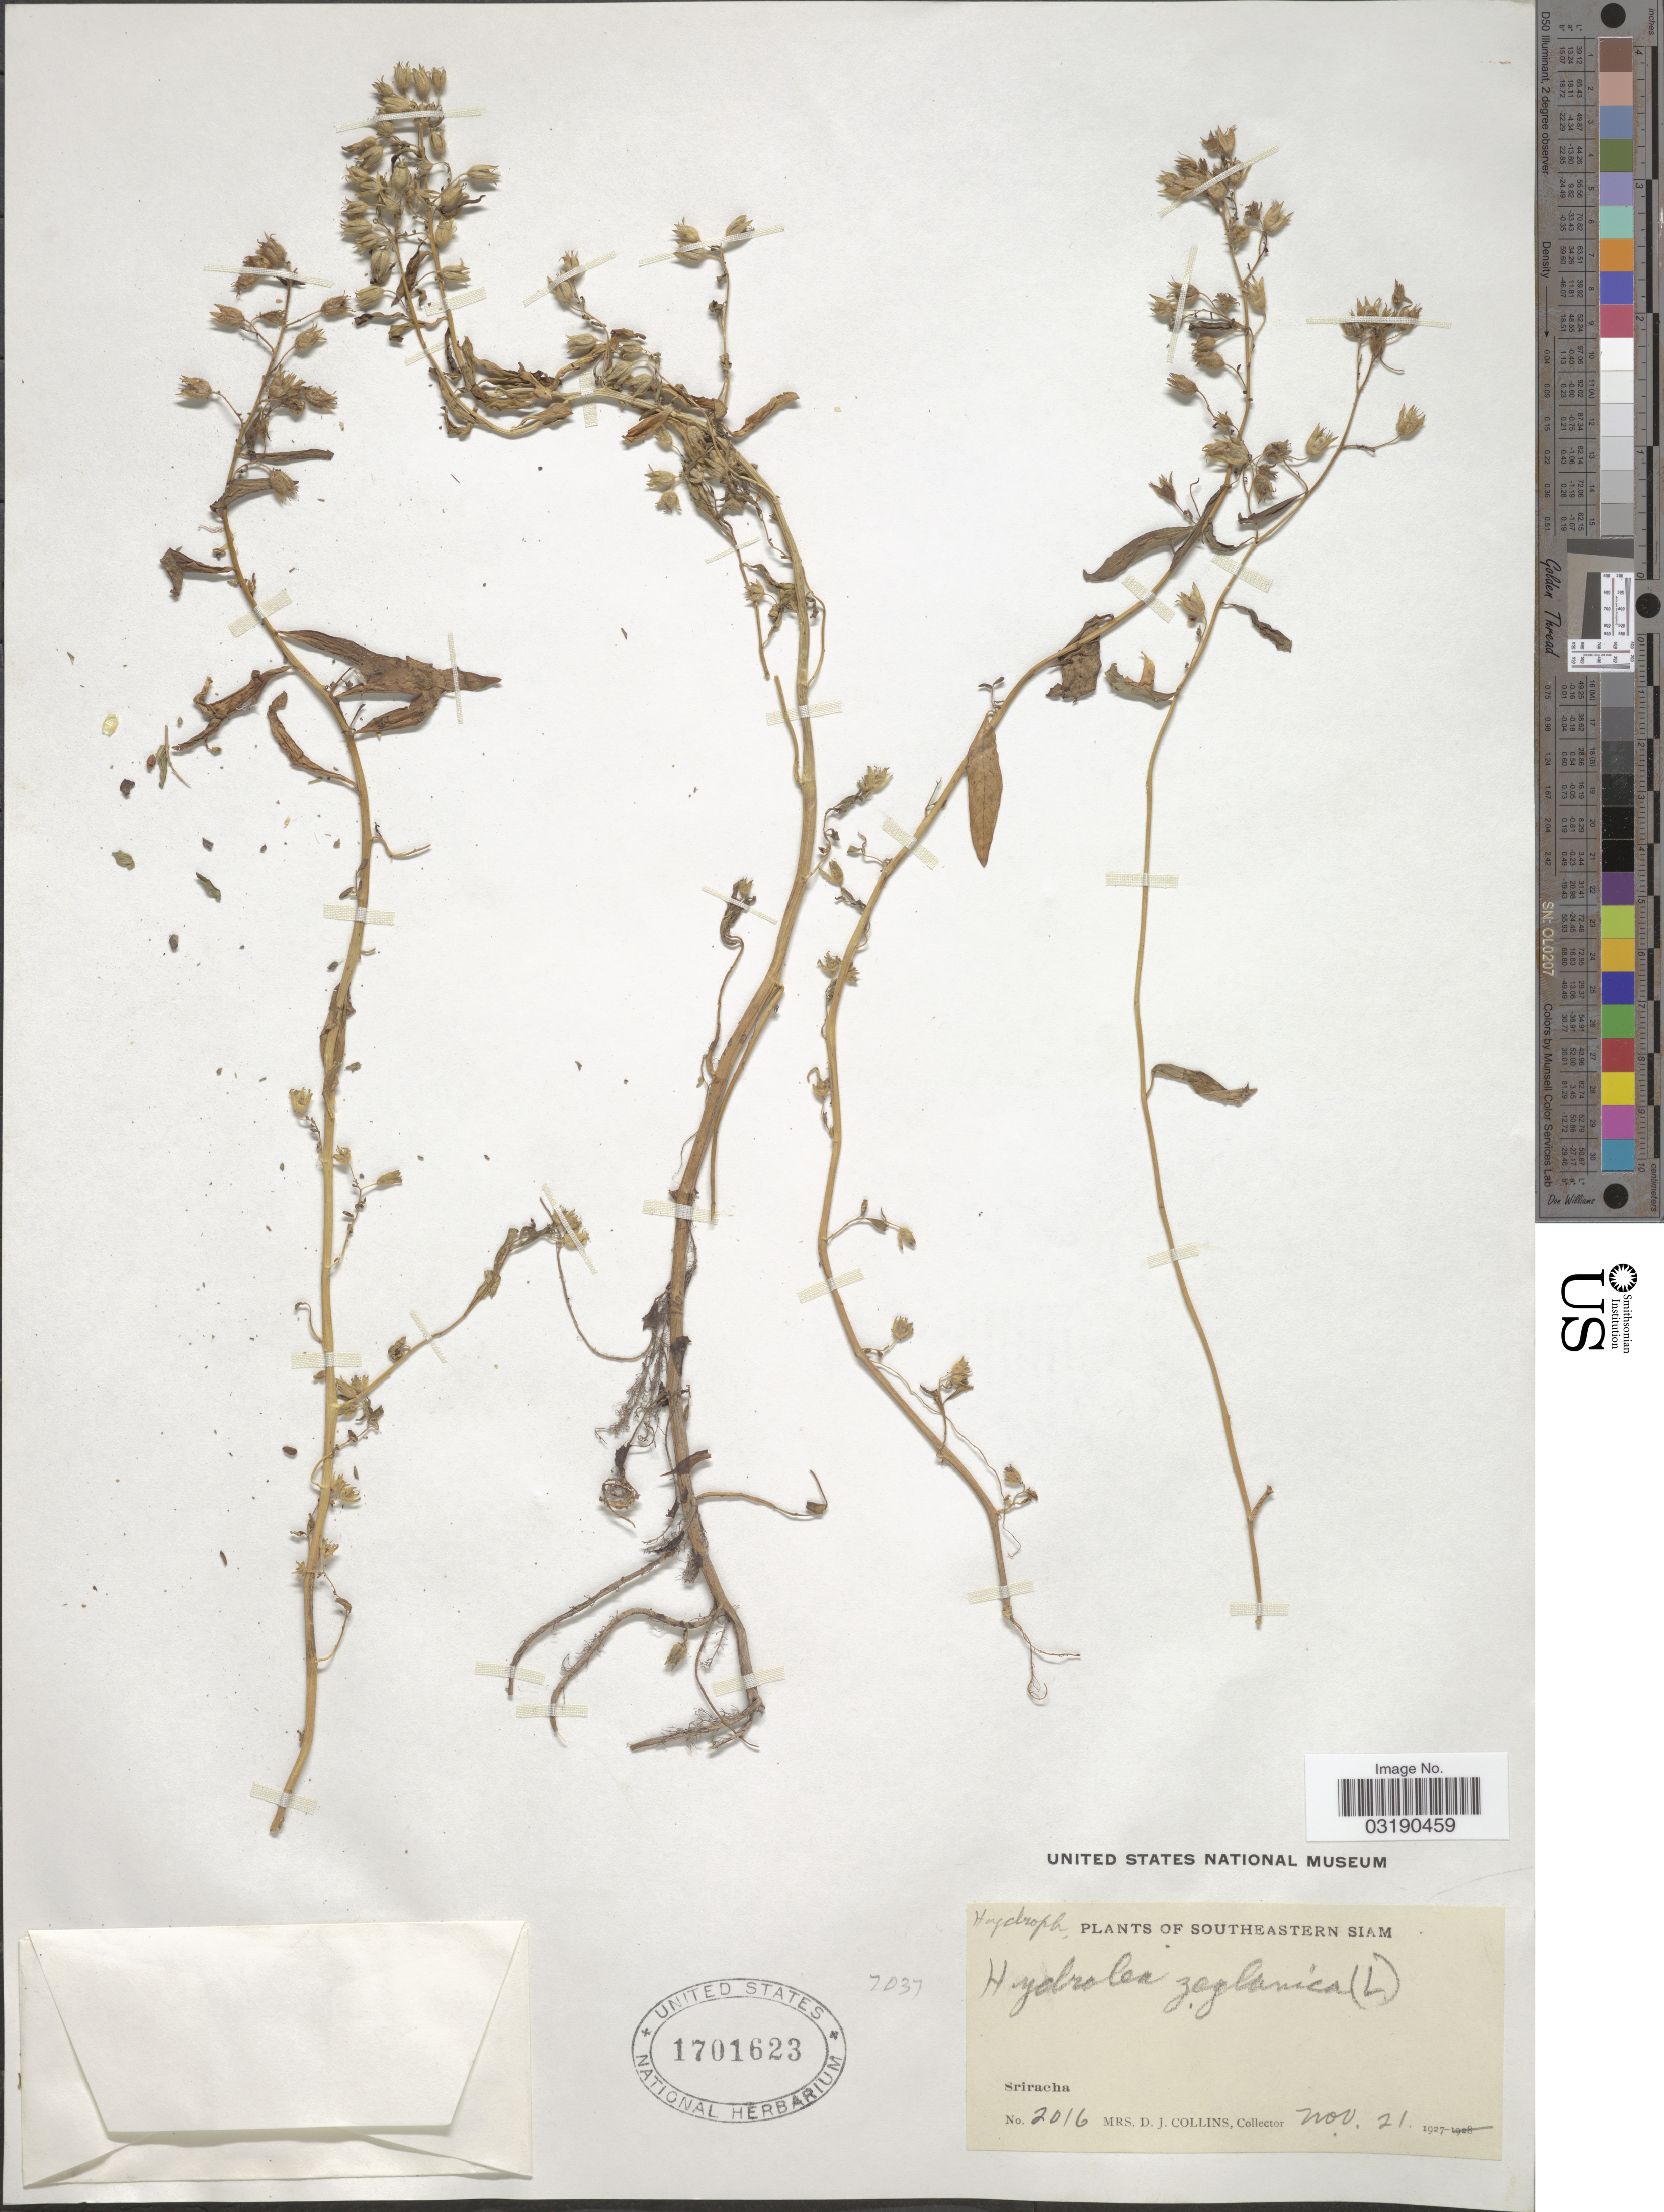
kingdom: Plantae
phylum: Tracheophyta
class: Magnoliopsida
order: Solanales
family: Hydroleaceae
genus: Hydrolea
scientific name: Hydrolea zeylanica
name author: (L.) Vahl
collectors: Mrs. D. J. Collins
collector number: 2016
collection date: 1927-11-21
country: Thailand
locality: Southeastern Siam. Sriracha.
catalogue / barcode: US 1701623